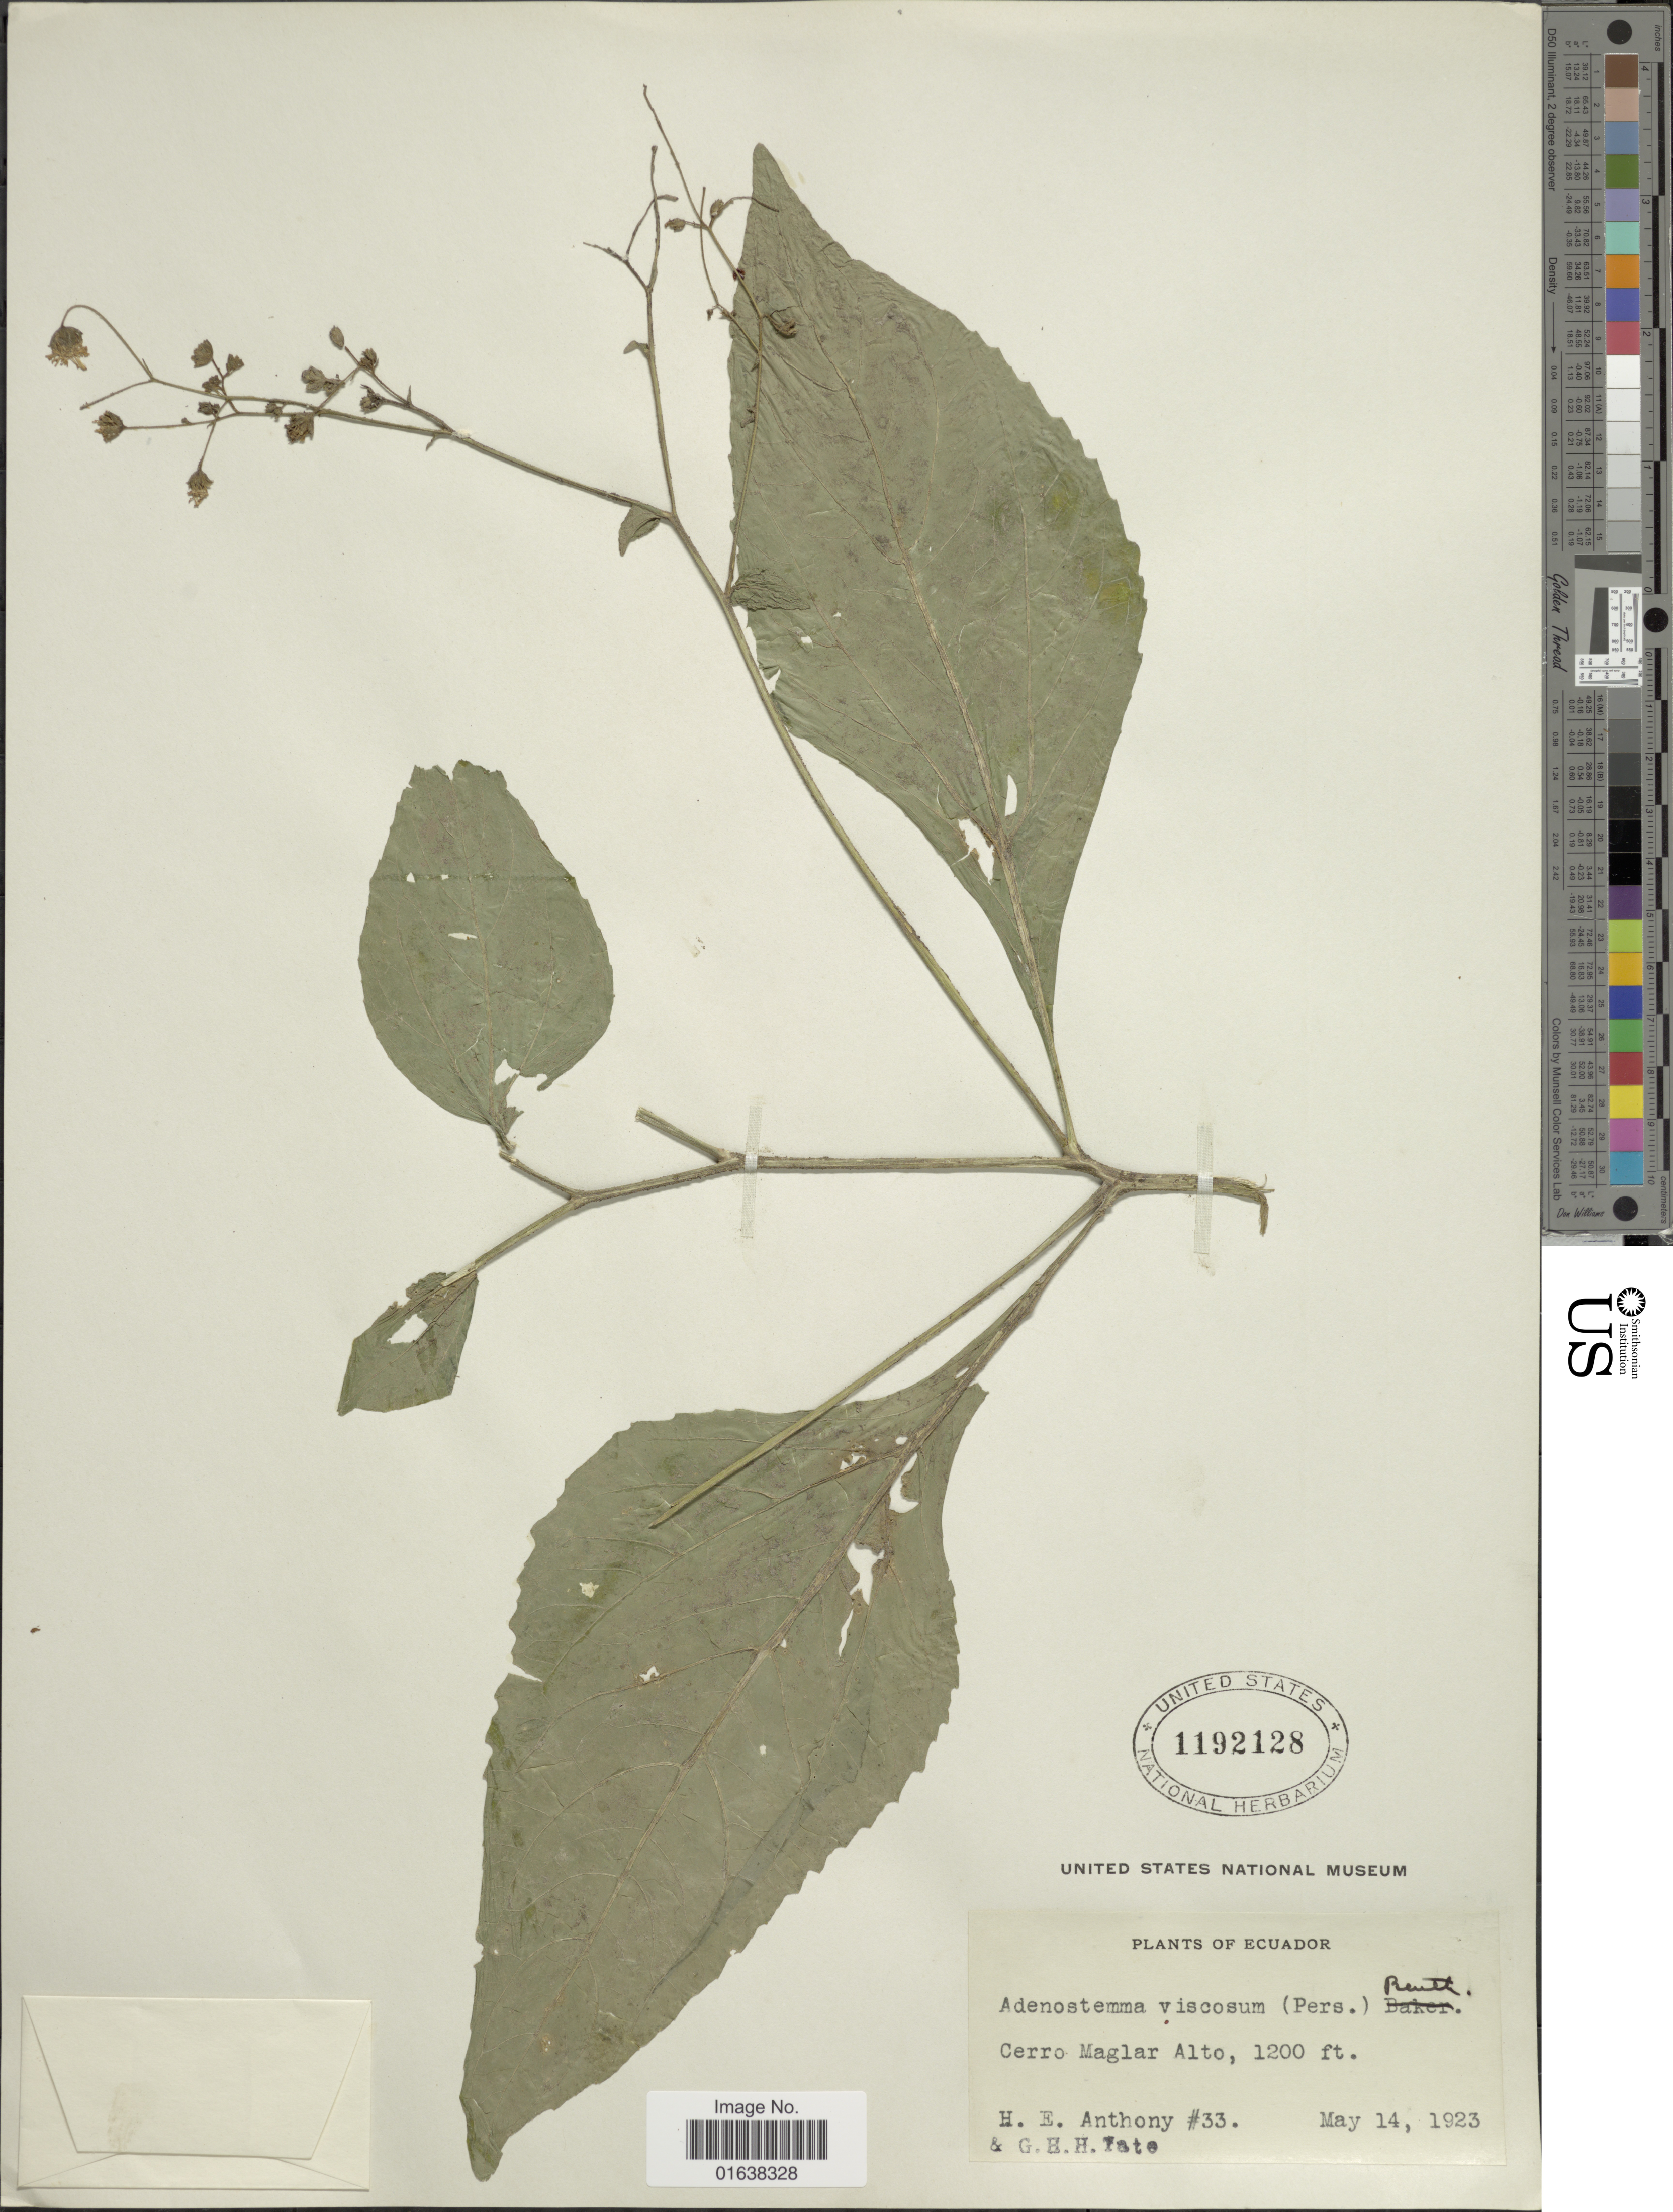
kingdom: Plantae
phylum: Tracheophyta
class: Magnoliopsida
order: Asterales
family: Asteraceae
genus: Adenostemma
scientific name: Adenostemma platyphyllum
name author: Cass.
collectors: H. E. Anthony & G. H. H.Tate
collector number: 33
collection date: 1923-05-14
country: Ecuador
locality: Ecuador. Cerro Maglar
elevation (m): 366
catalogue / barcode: US 1192128